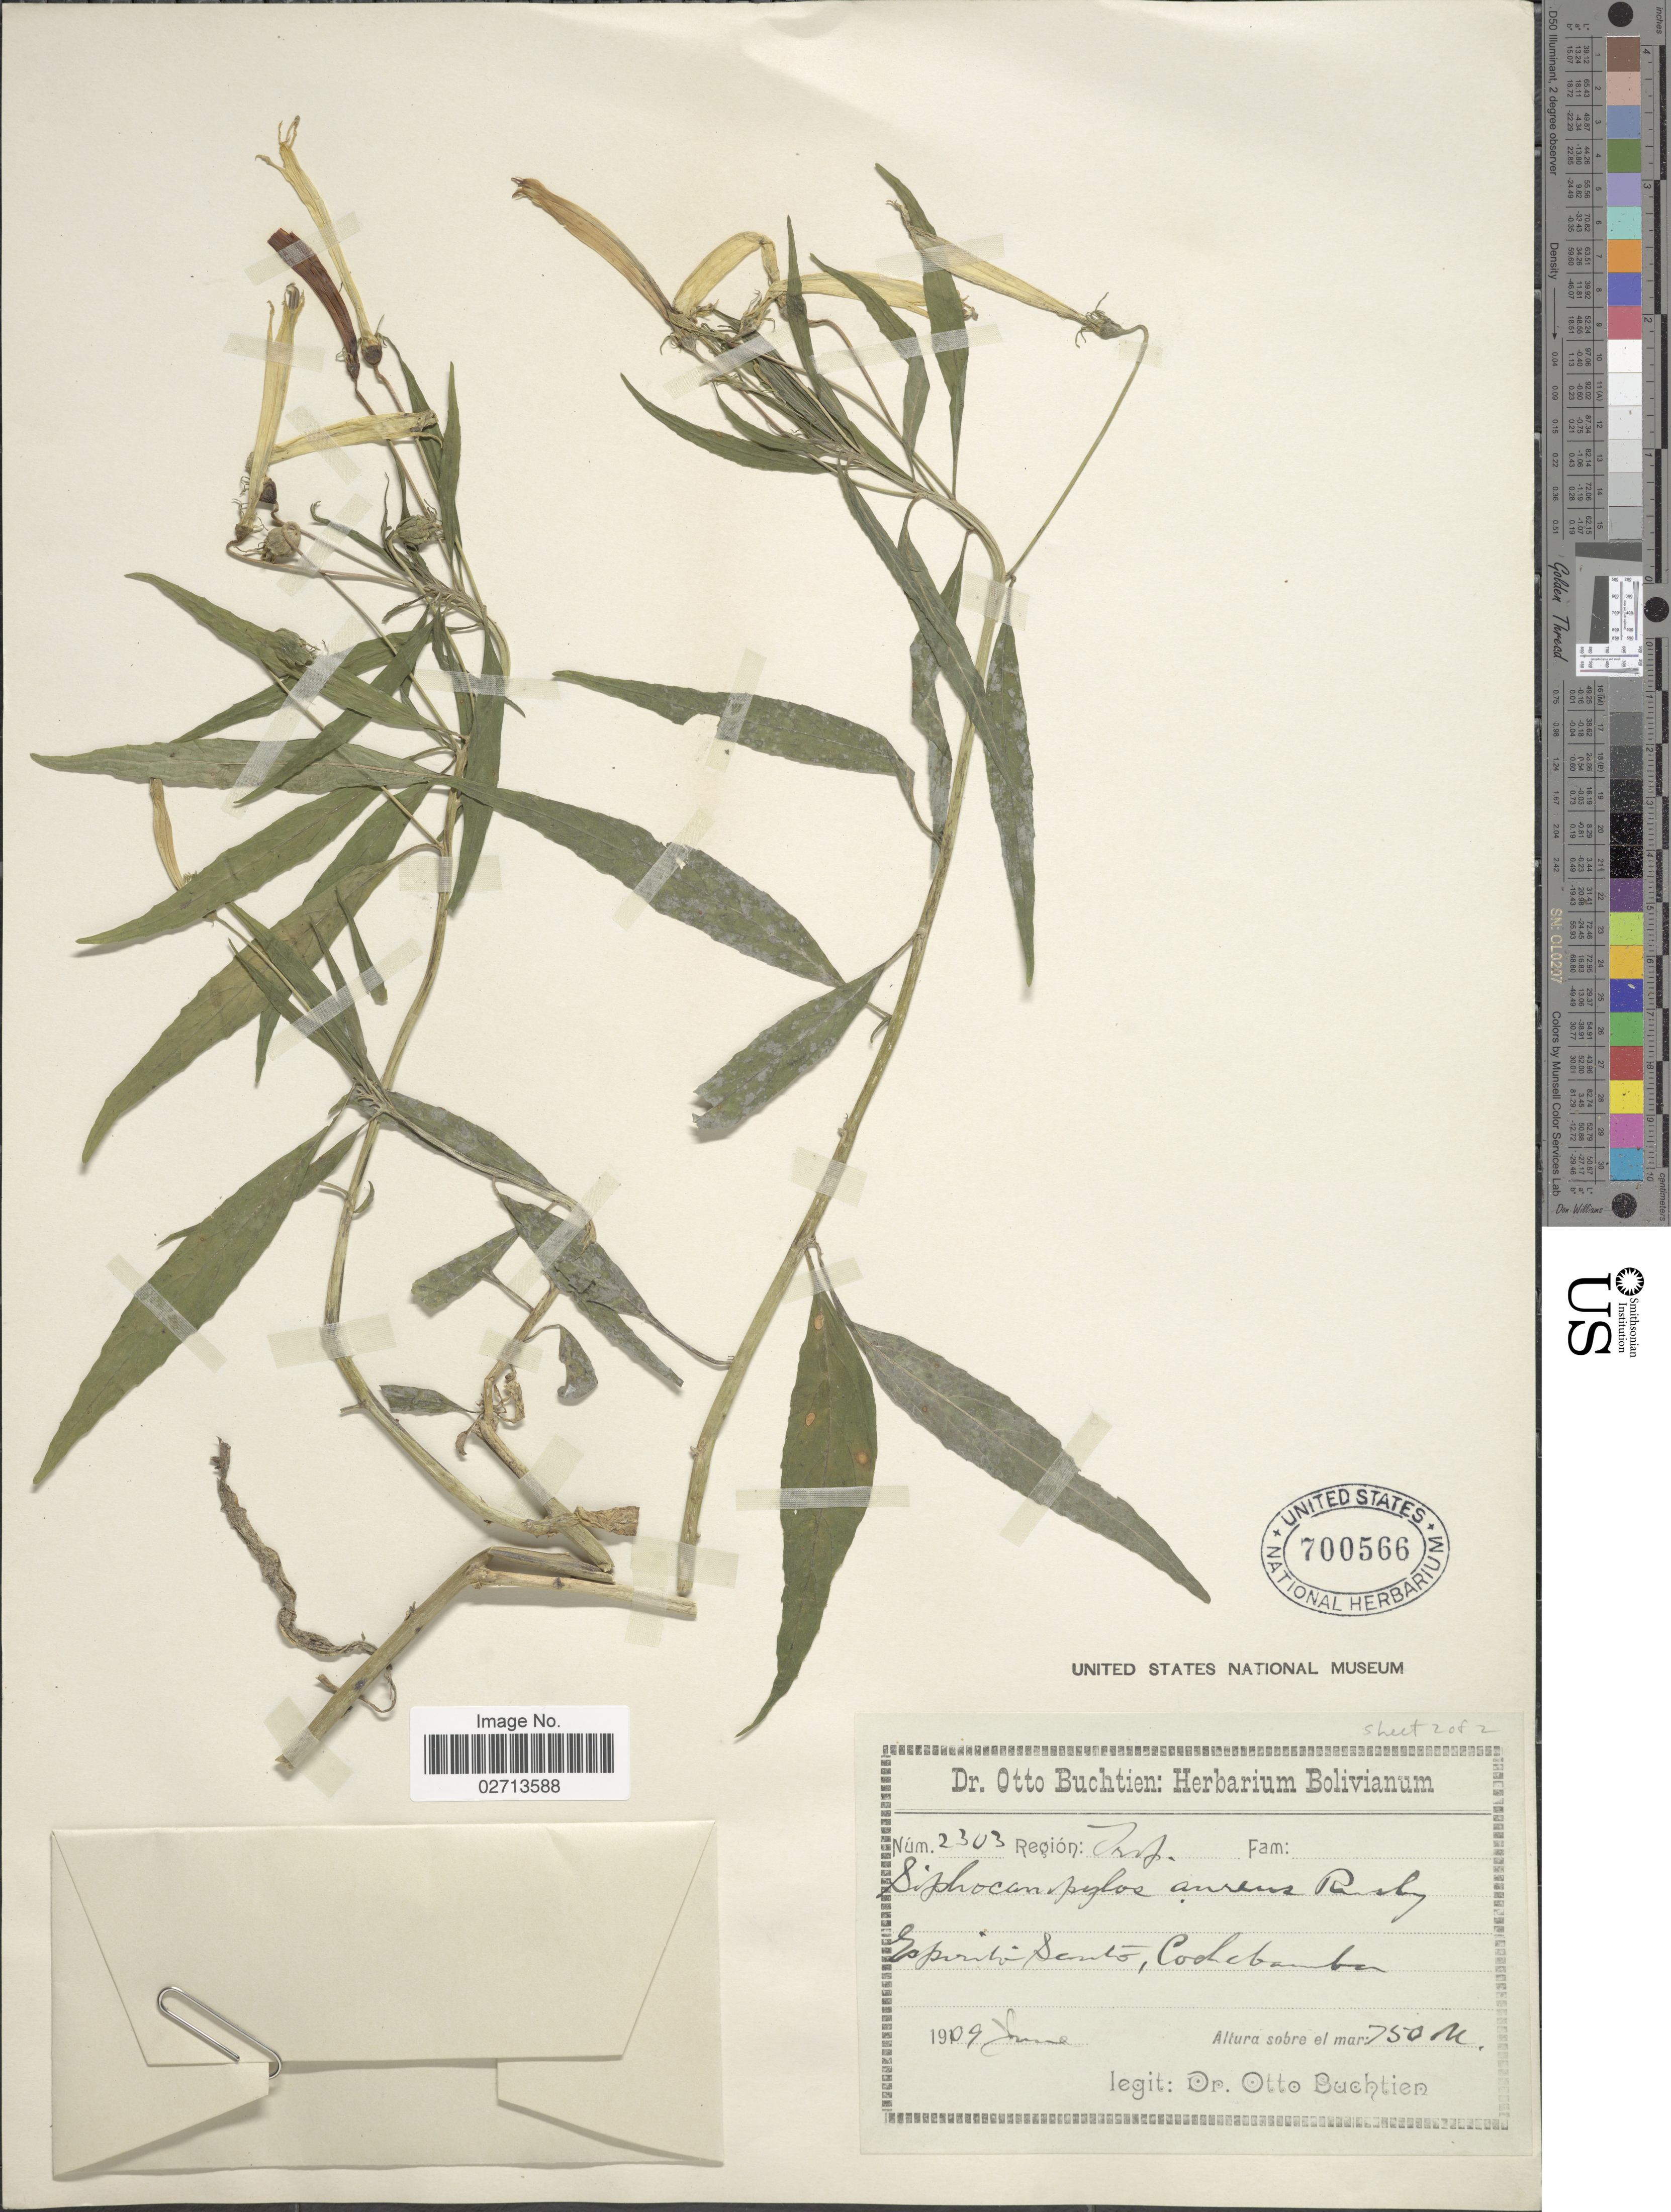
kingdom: Plantae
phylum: Tracheophyta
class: Magnoliopsida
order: Asterales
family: Campanulaceae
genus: Siphocampylus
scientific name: Siphocampylus aureus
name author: Rusby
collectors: O. Buchtien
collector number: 2303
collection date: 1909-06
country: Bolivia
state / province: Cochabamba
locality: Espirito Santo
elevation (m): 750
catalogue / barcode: US 700566